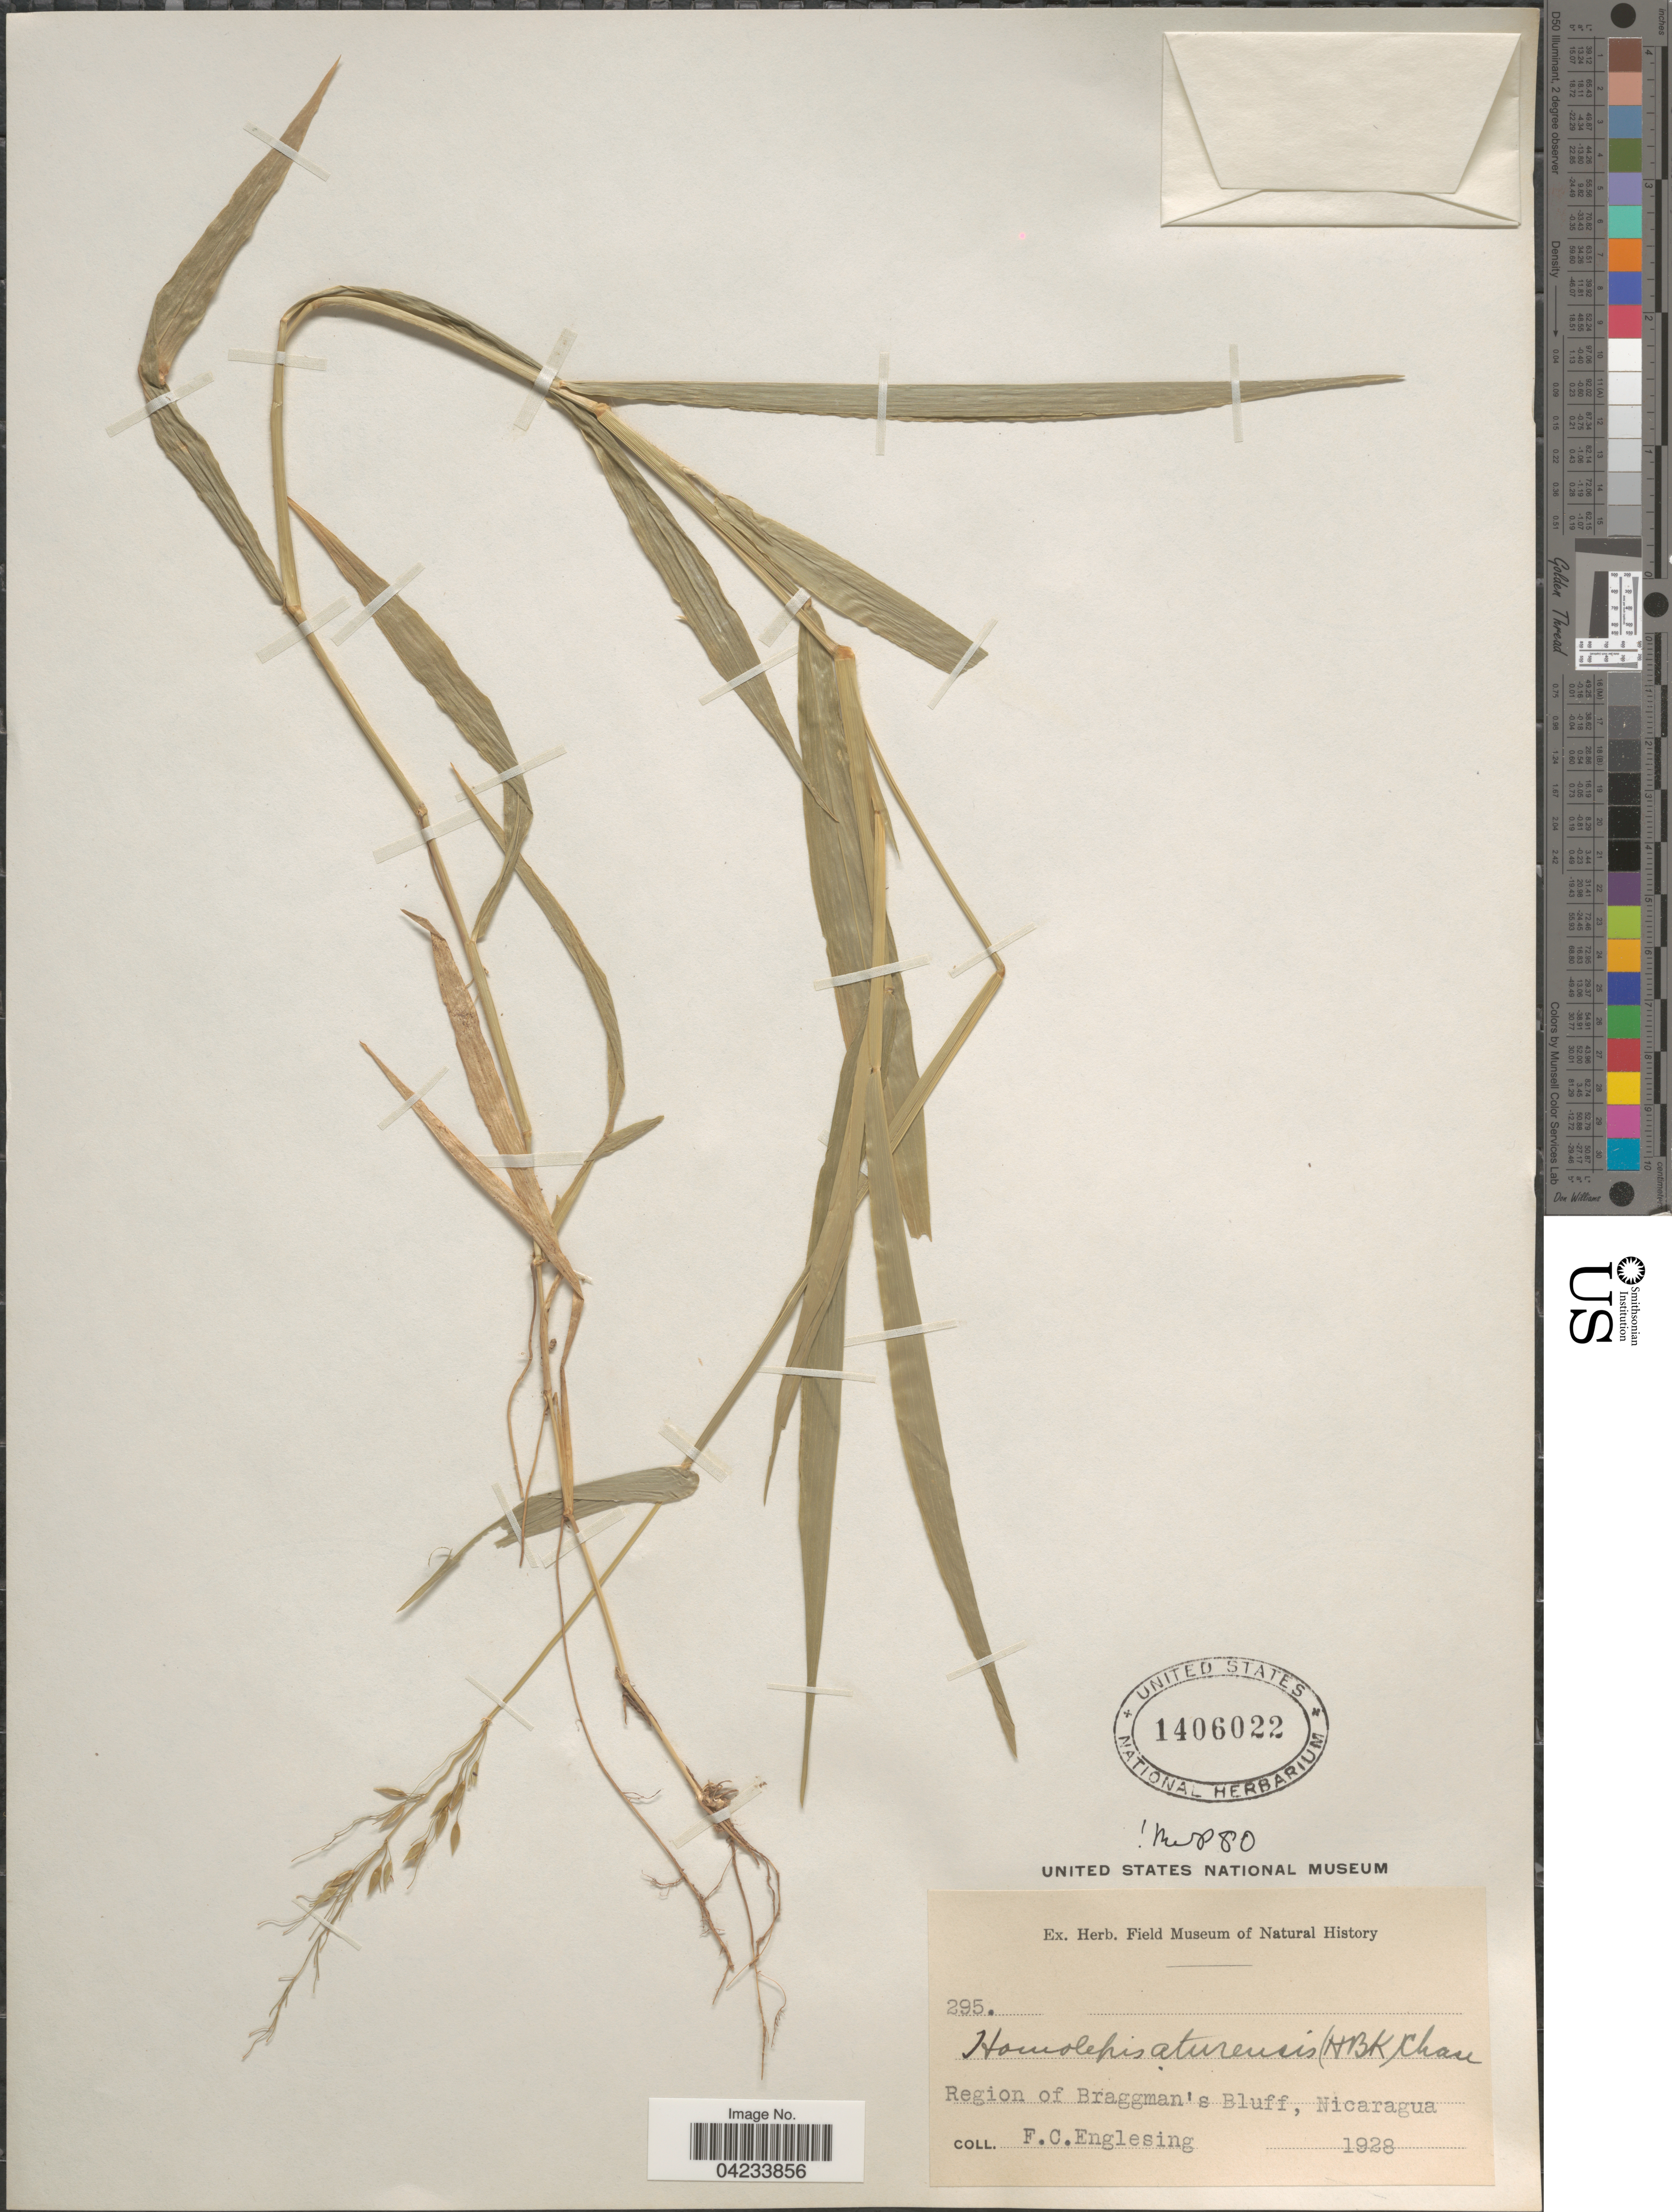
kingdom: Plantae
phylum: Tracheophyta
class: Liliopsida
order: Poales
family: Poaceae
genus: Homolepis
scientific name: Homolepis aturensis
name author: (Kunth) Chase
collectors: F. Englesing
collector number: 295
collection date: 1928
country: Nicaragua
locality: Region of Bragmann's Bluff.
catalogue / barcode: US 1406022